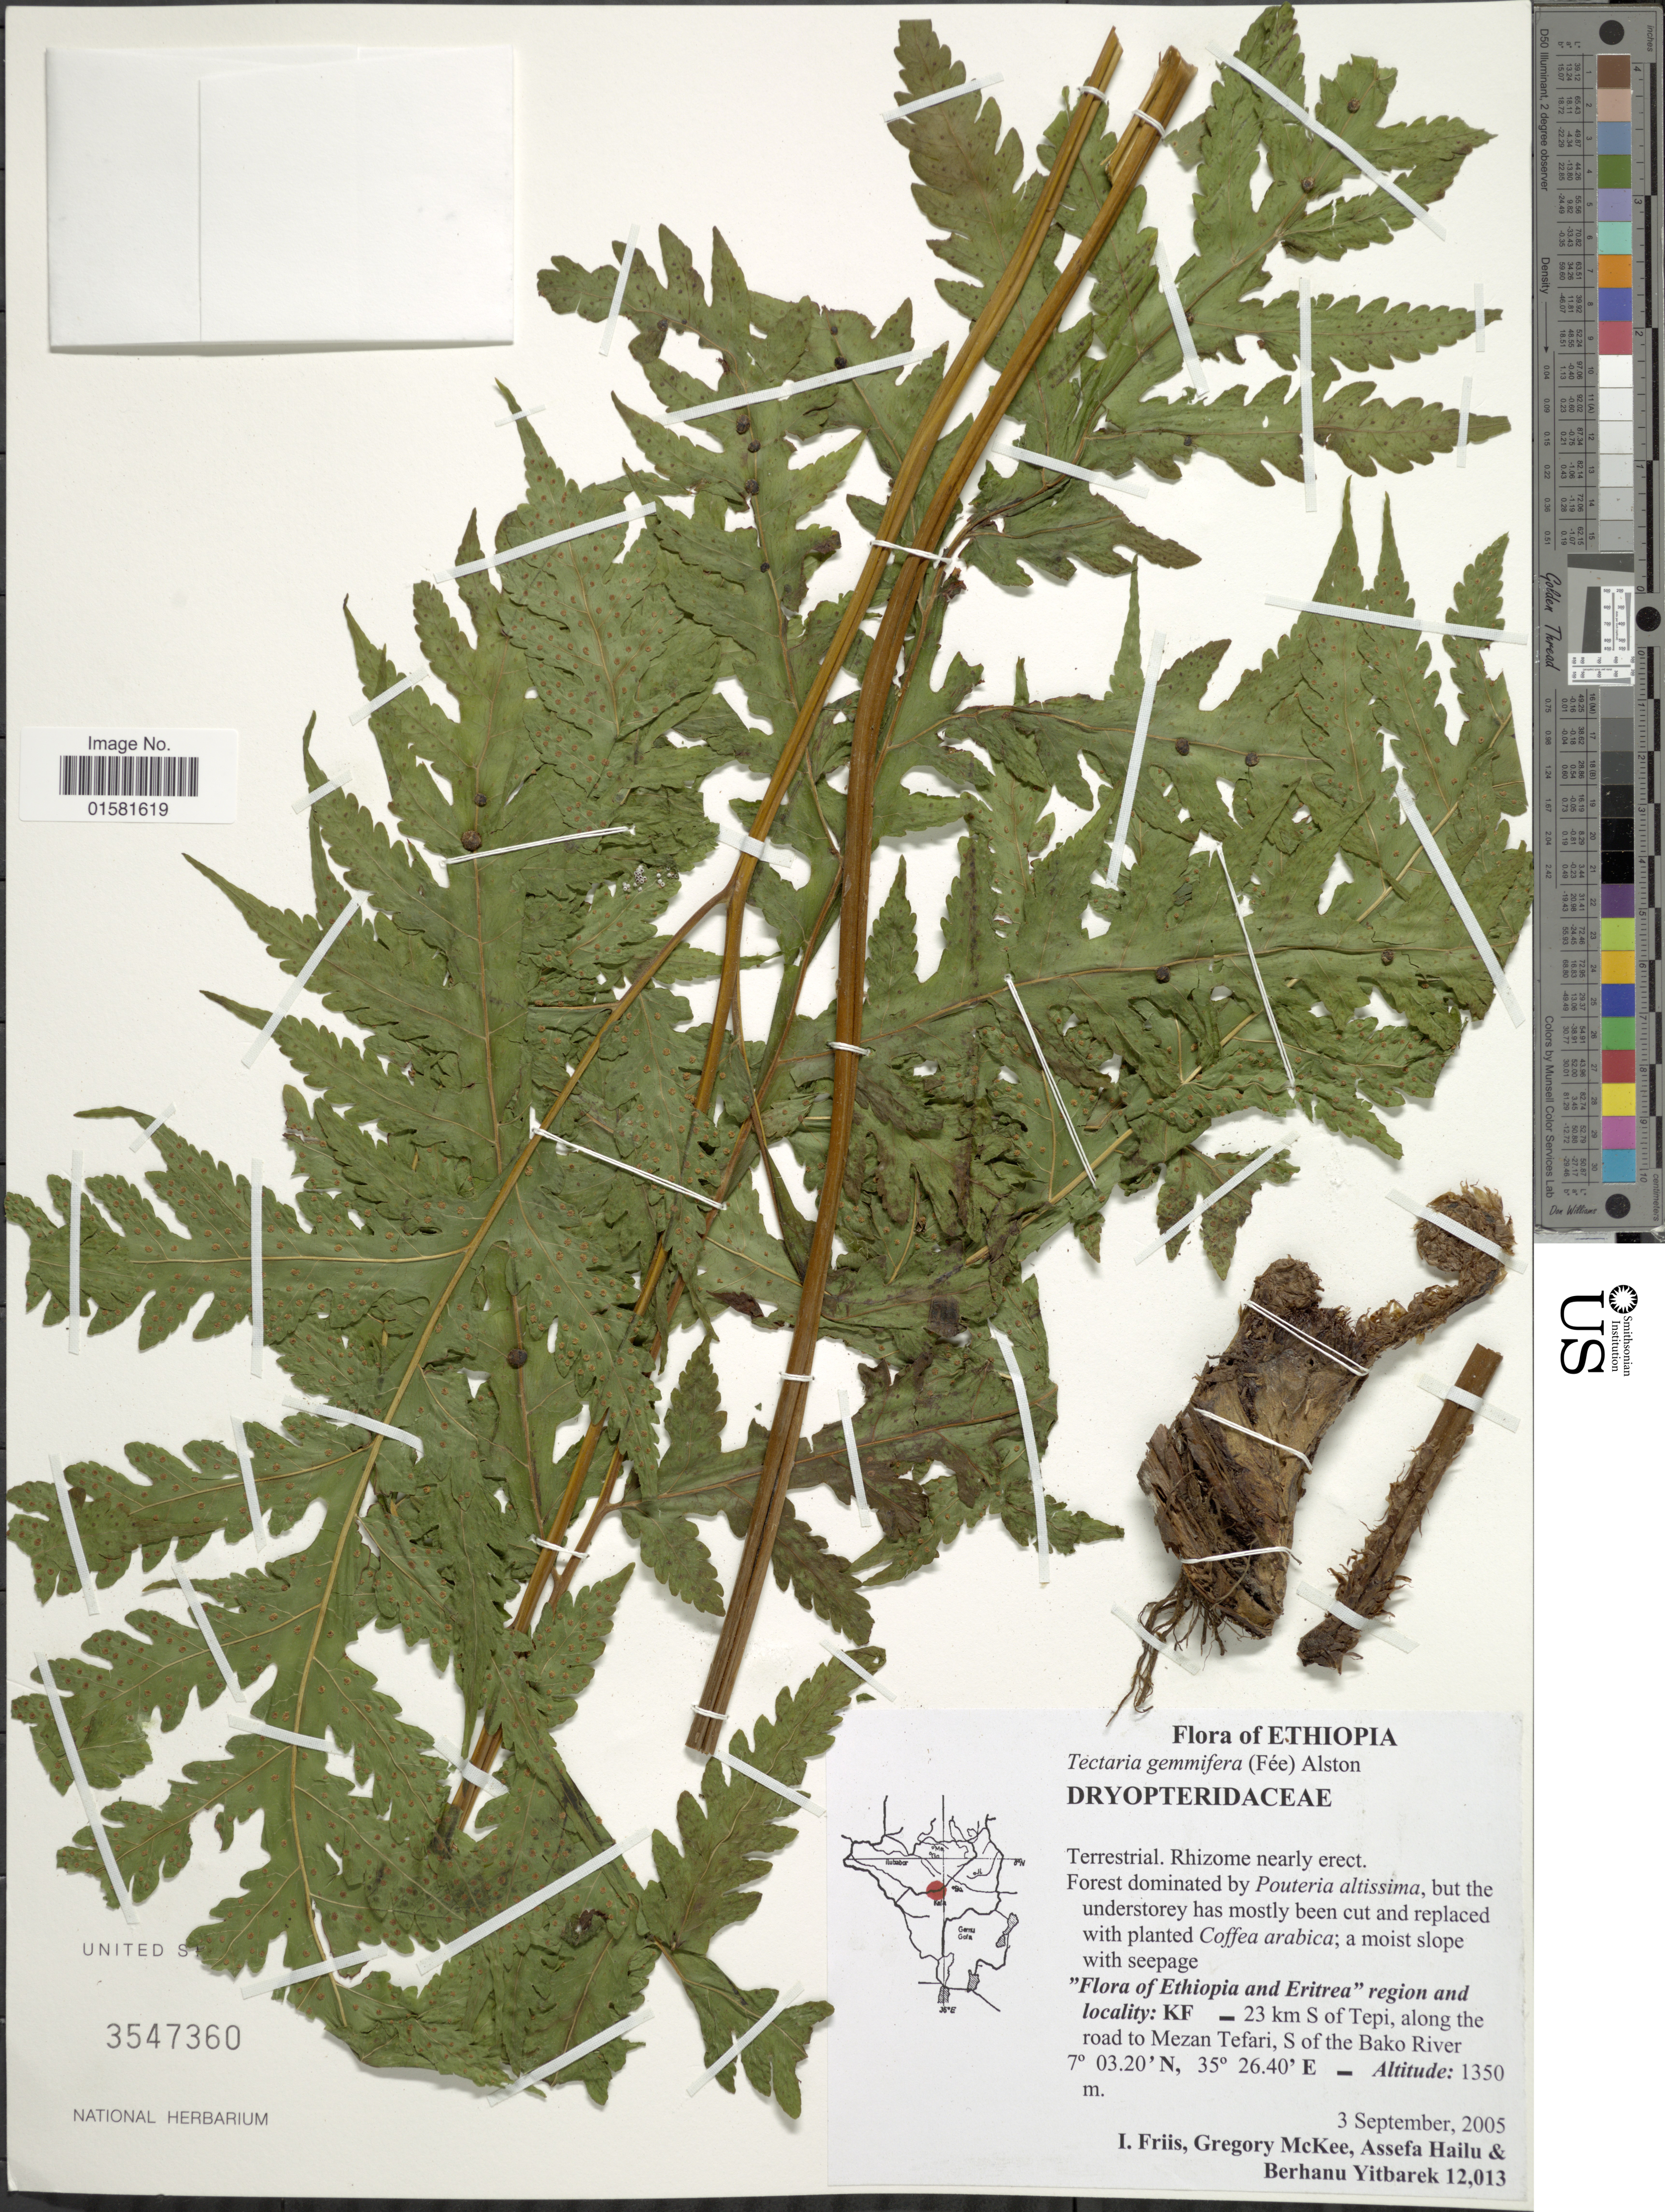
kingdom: Plantae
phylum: Tracheophyta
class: Polypodiopsida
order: Polypodiales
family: Tectariaceae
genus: Tectaria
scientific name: Tectaria gemmifera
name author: (Fée) Alston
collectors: I. Friis, G. S. McKee, A. Hailu & B. Yitbarek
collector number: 12013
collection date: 2005-09-03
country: Ethiopia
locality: Ethiopia, KF_23 km S of Tepi, along the road to Mezan Tefaari, S.of the Bako River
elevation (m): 1350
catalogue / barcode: US 3547360